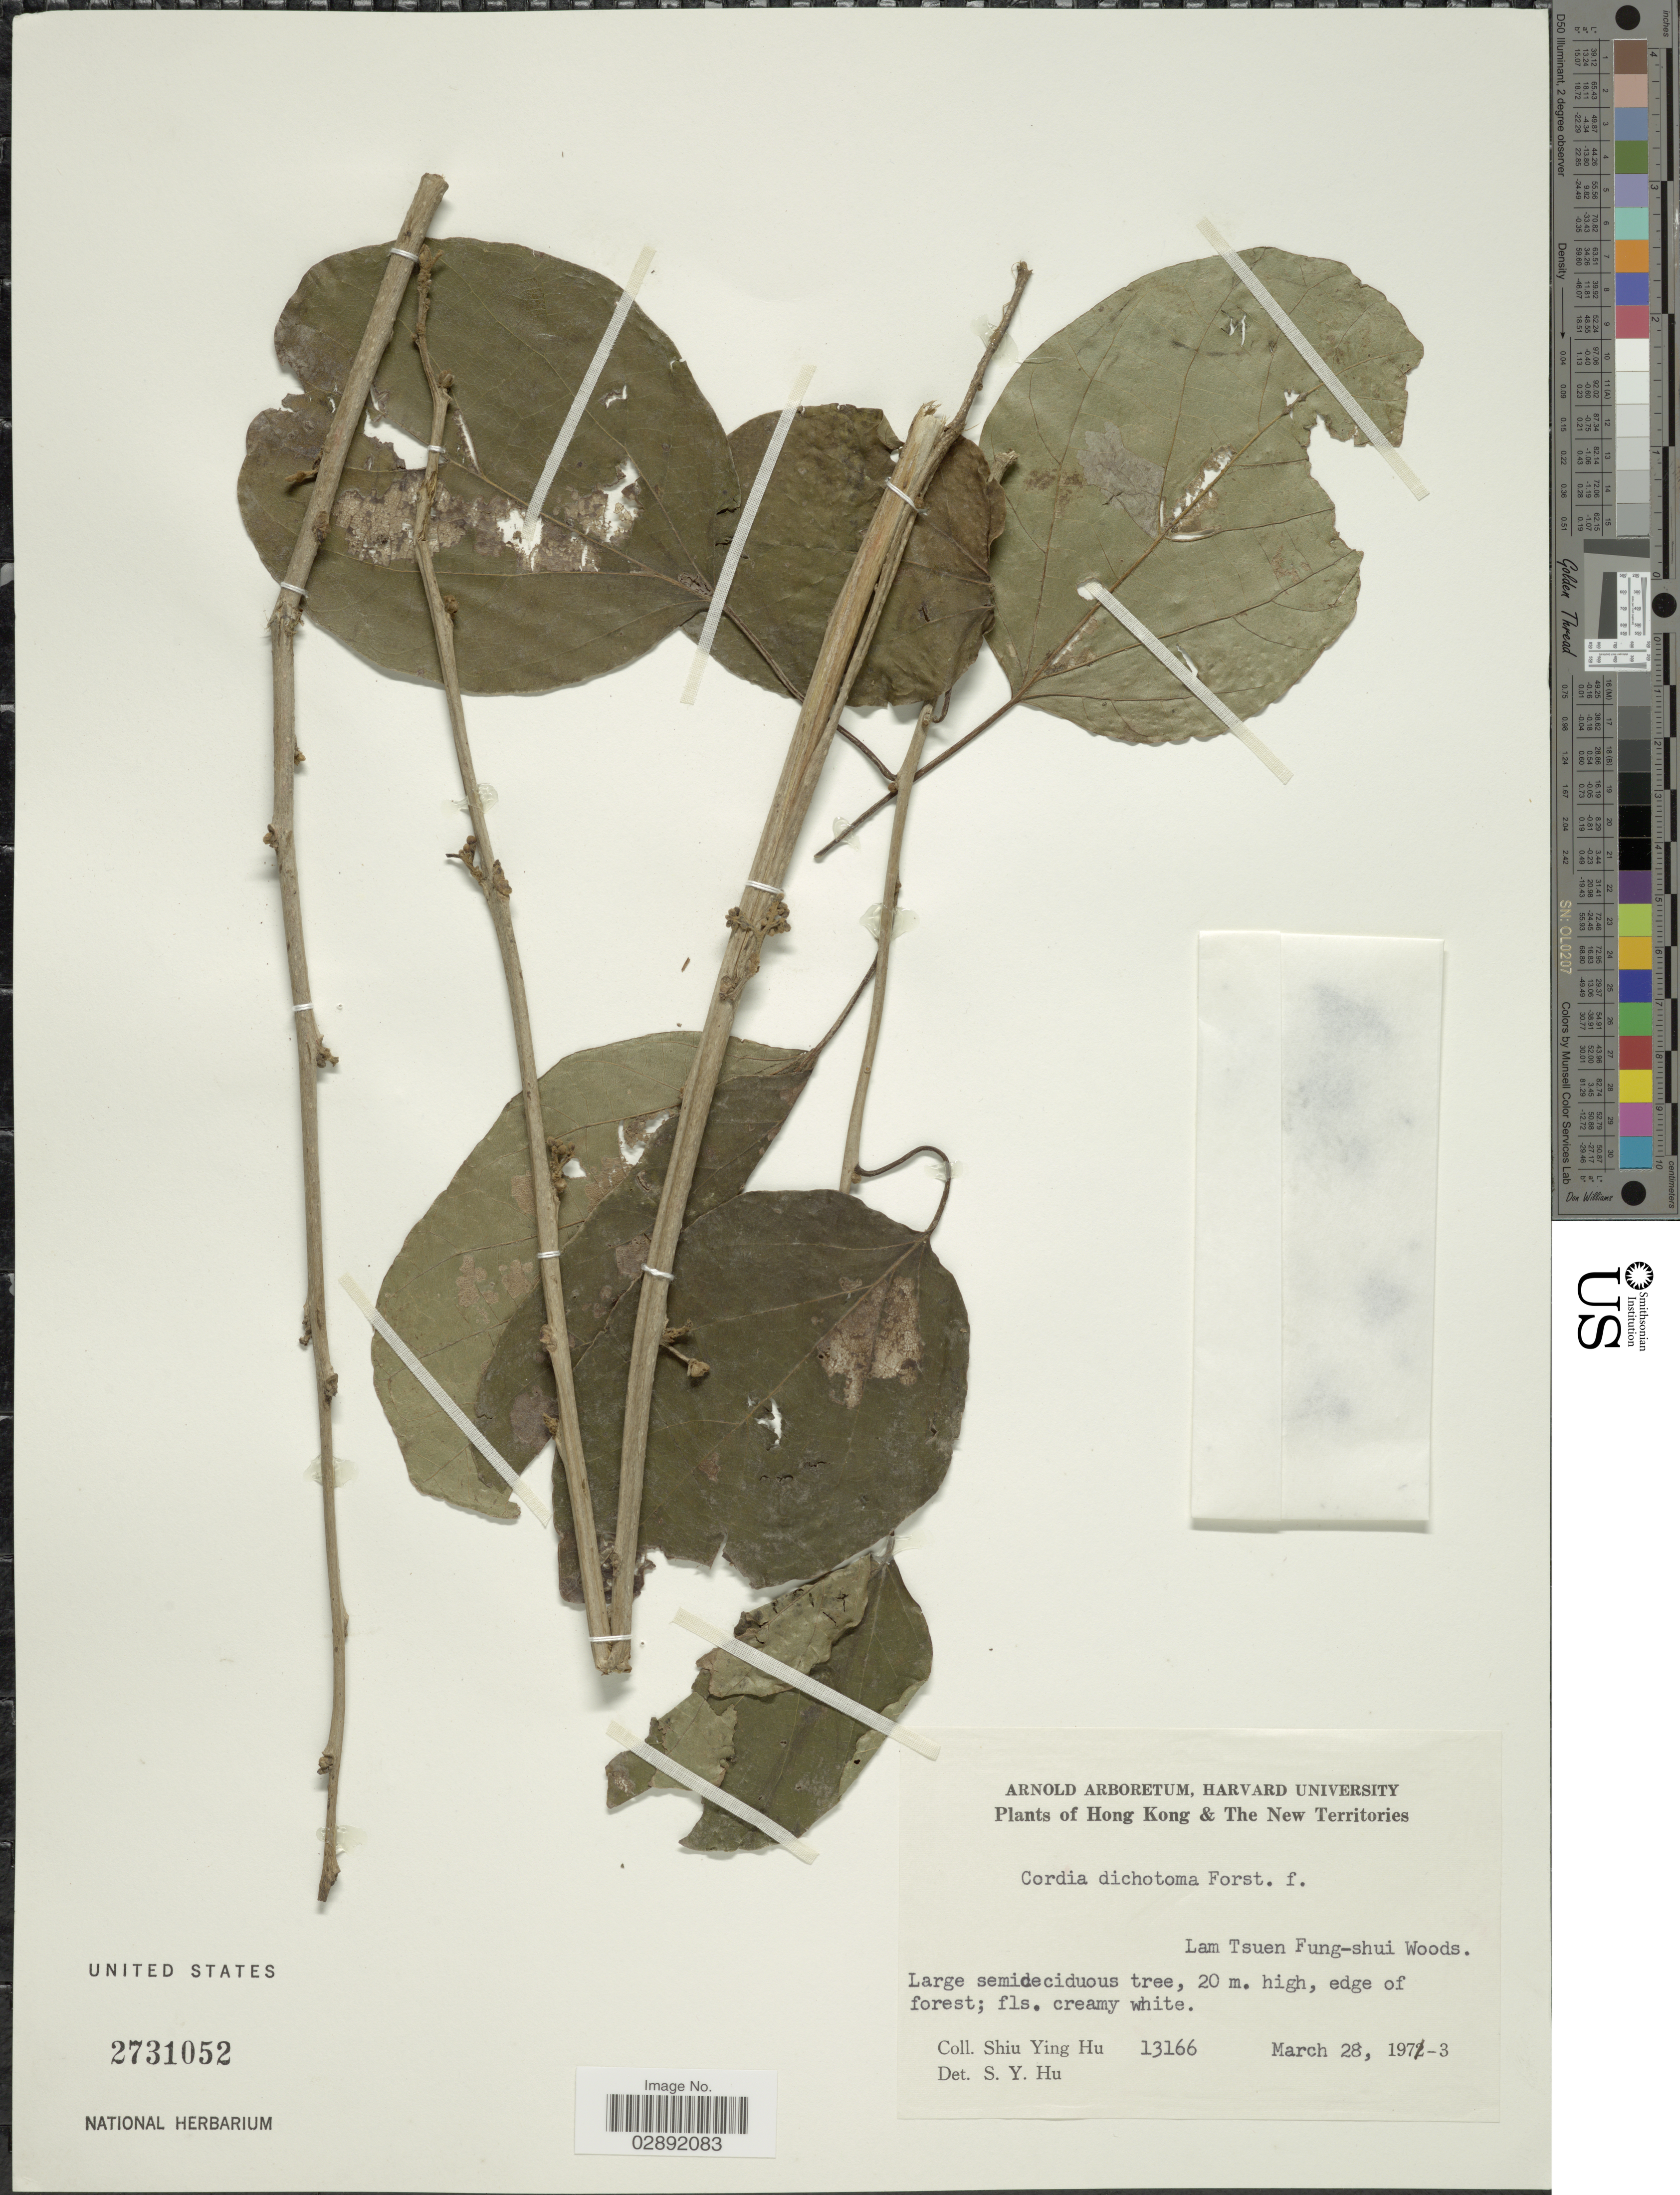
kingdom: Plantae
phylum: Tracheophyta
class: Magnoliopsida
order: Boraginales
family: Cordiaceae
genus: Cordia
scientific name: Cordia dichotoma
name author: G. Forst.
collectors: S. Y. Hu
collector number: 13166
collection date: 1973-03-28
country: China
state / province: Hong Kong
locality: The New Territories, Lam Tsuen Fung-shui Woods.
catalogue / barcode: US 2731052